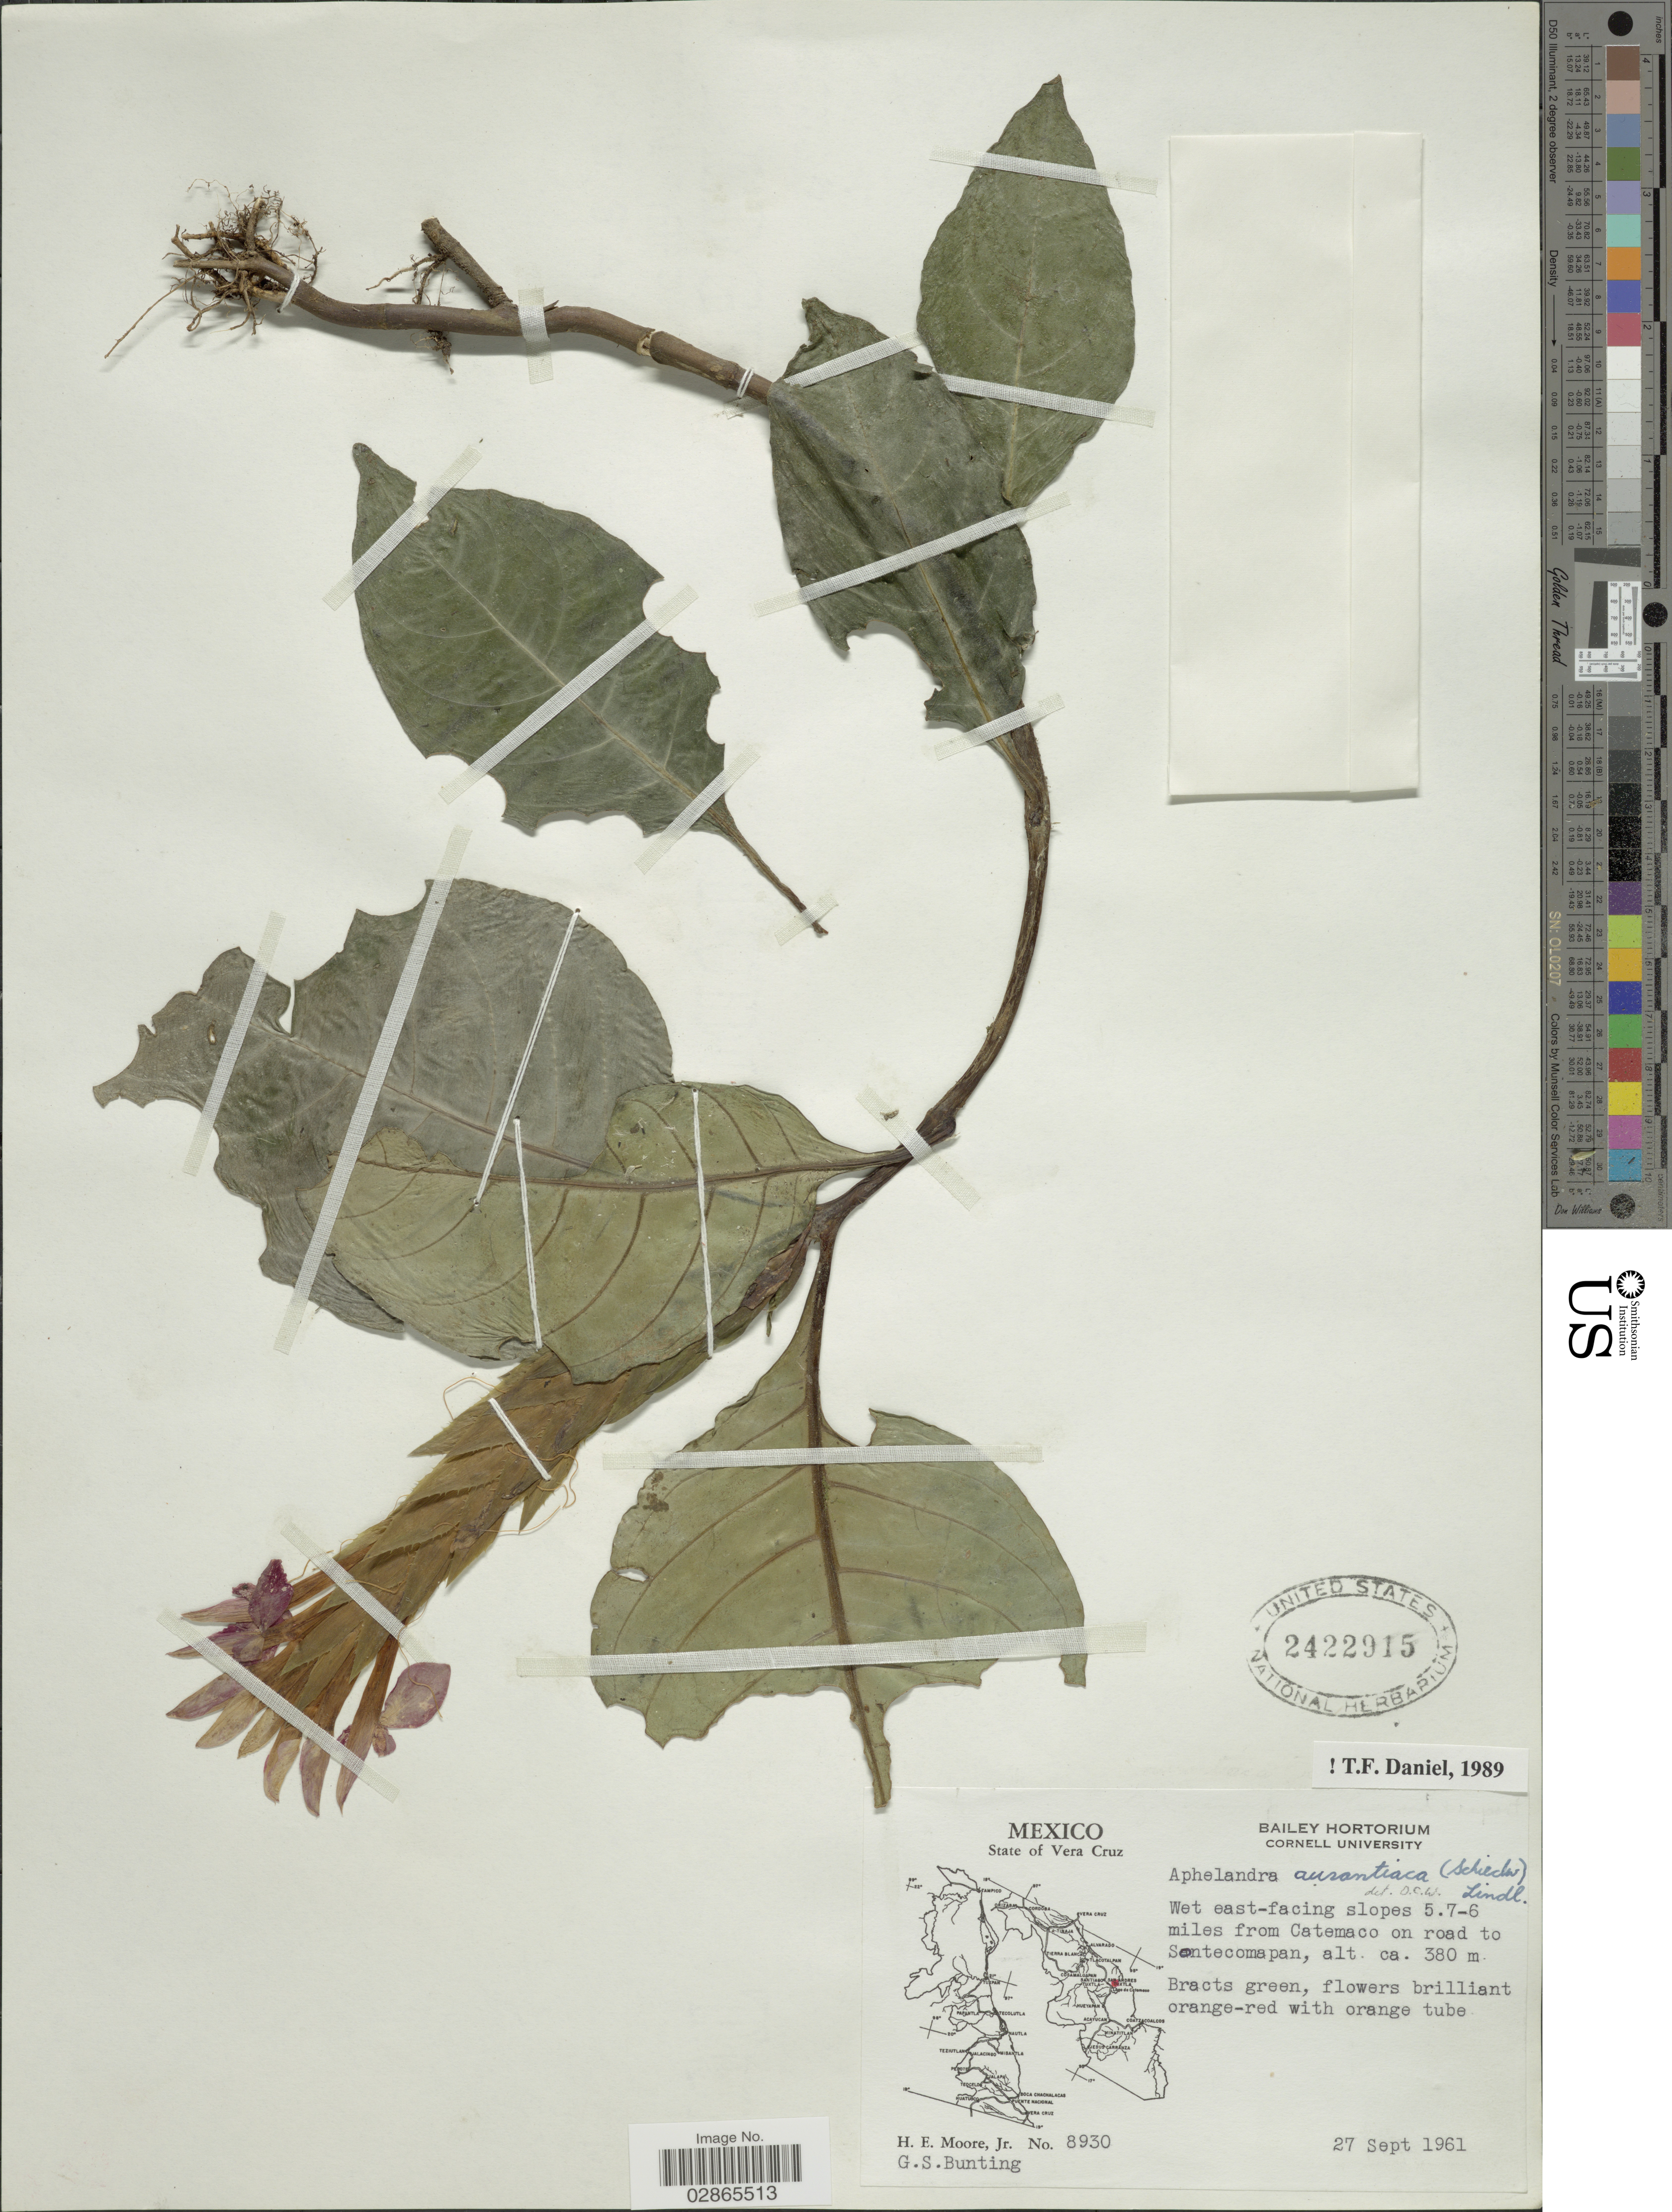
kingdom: Plantae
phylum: Tracheophyta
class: Magnoliopsida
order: Lamiales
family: Acanthaceae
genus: Aphelandra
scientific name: Aphelandra aurantiaca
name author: (Scheidw.) Lindl.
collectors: H. Moore & G. S. Bunting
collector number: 8930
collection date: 1961-09-27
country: Mexico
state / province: Veracruz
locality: Vera Cruz. Wet east-facing slopes 5. 7-6 miles from Catemaco on road to Sontecomapan.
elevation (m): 380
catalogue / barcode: US 2422915